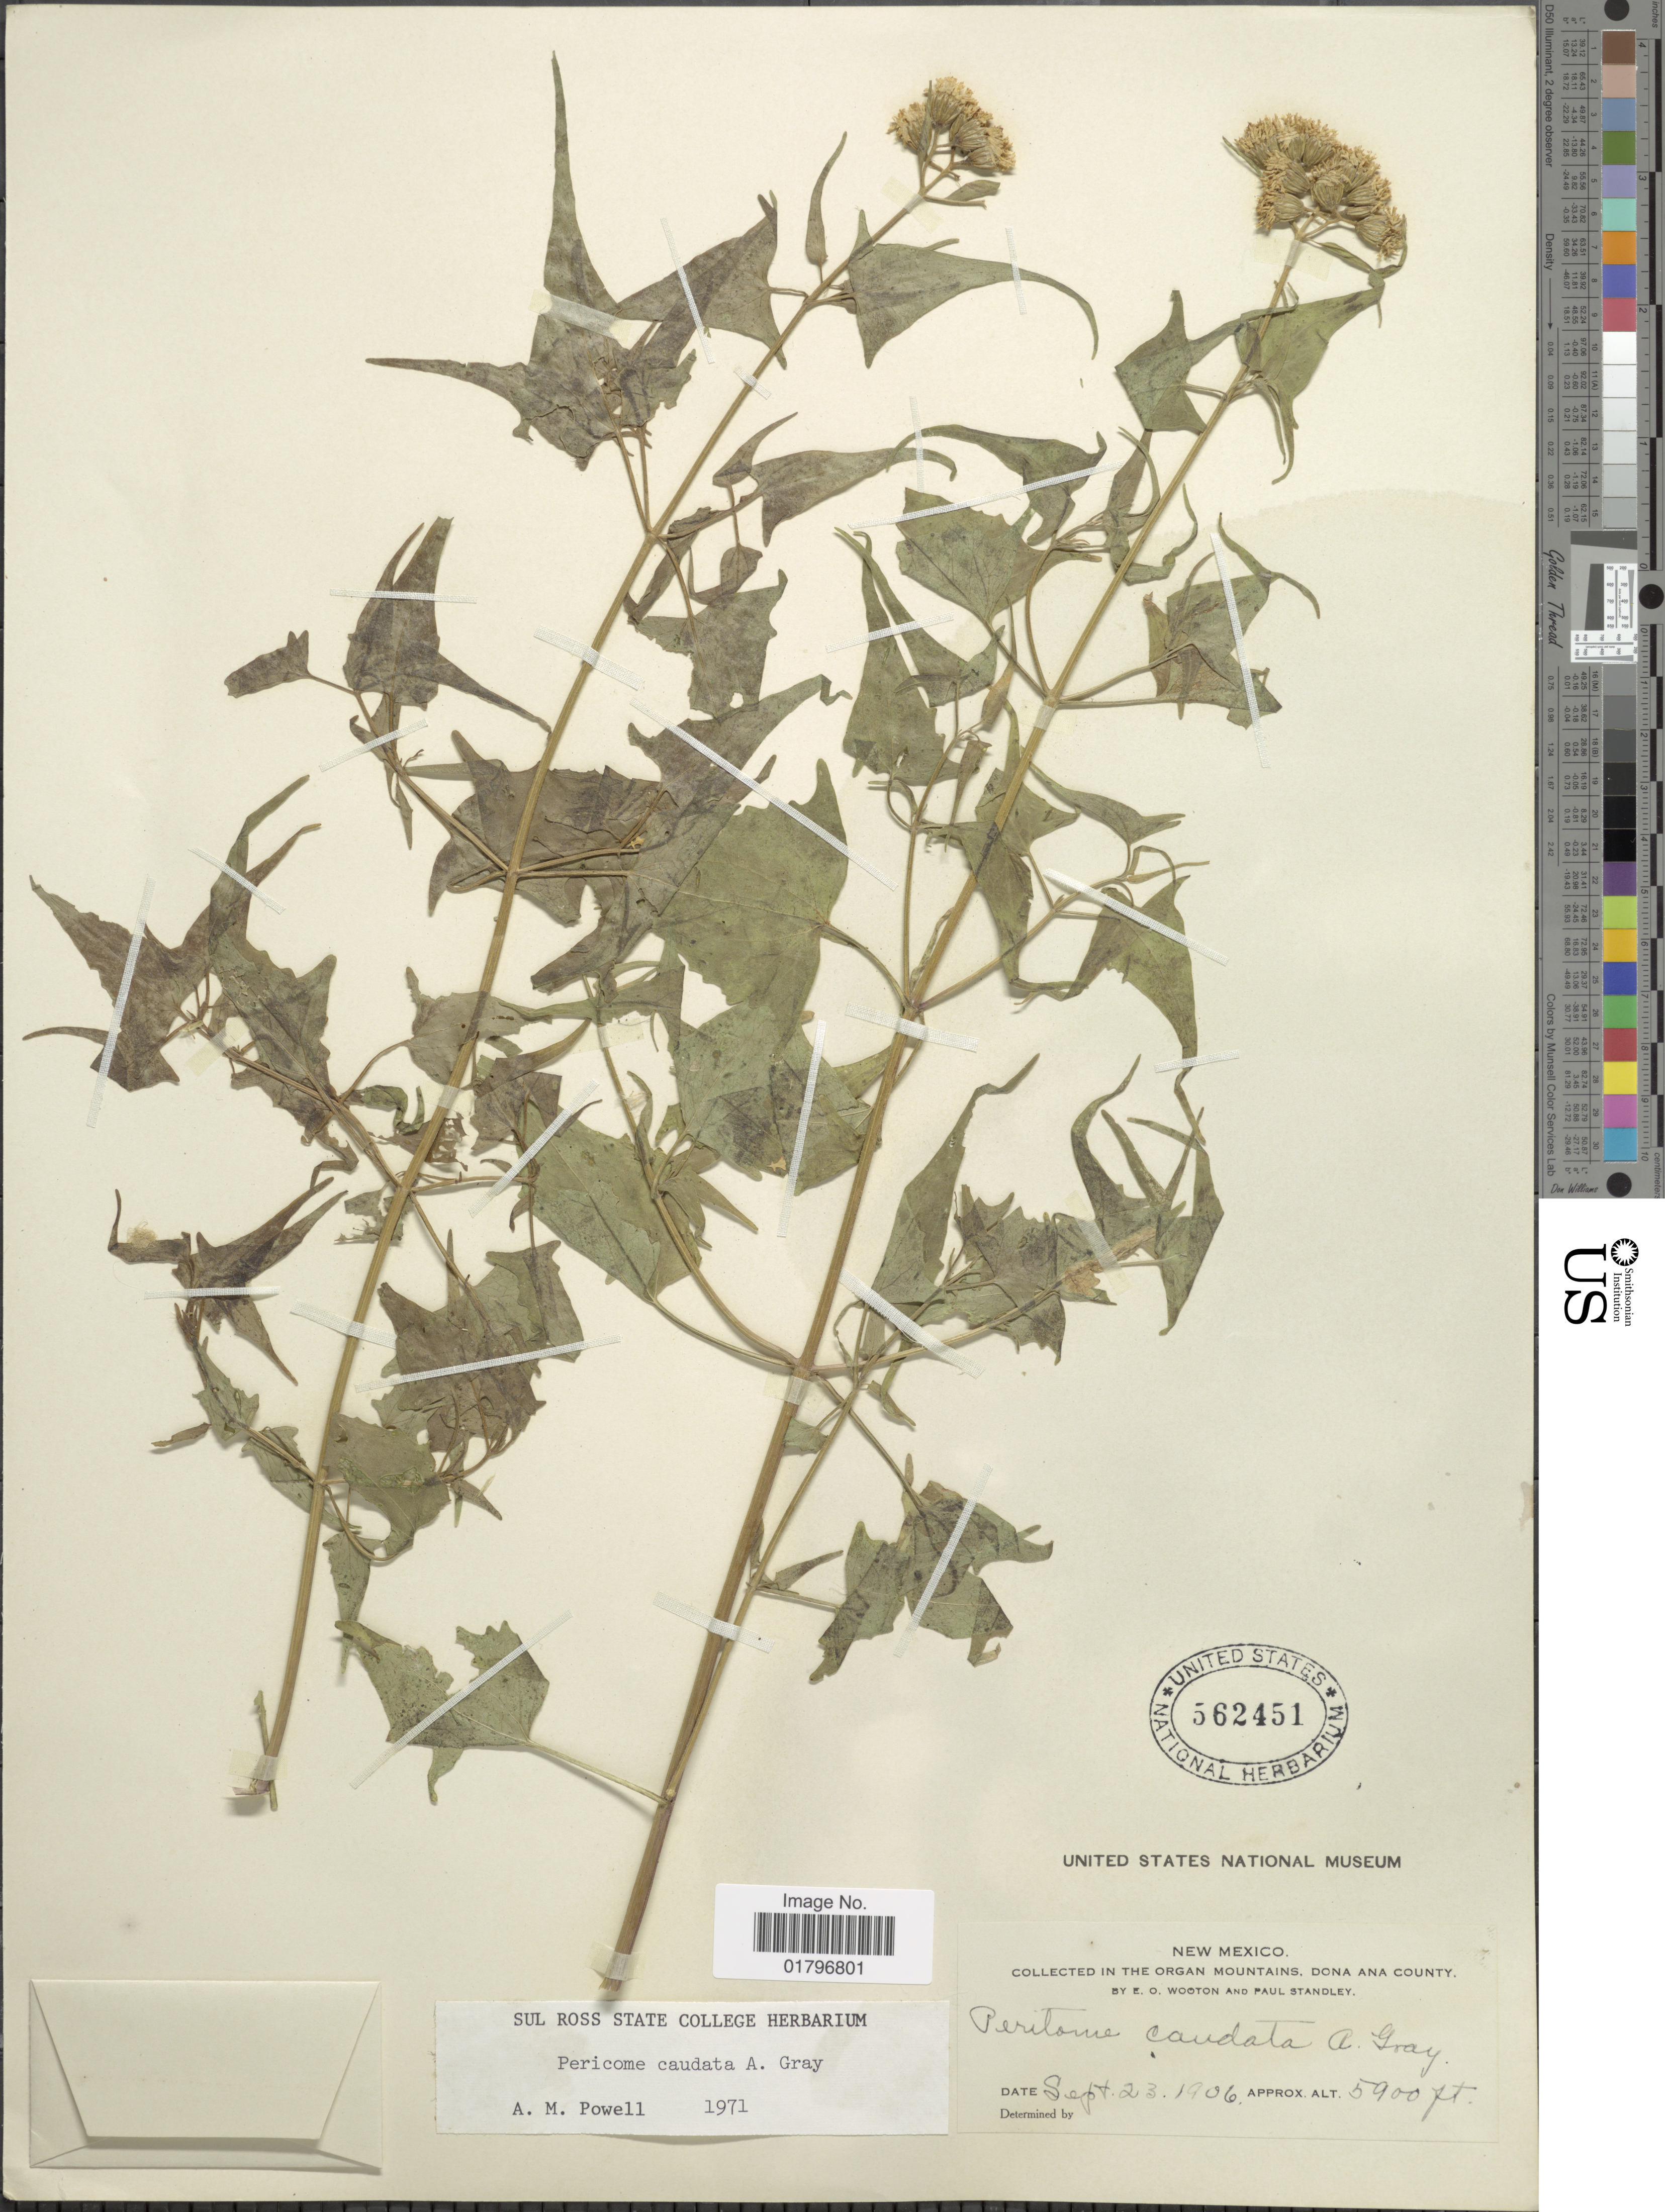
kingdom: Plantae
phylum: Tracheophyta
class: Magnoliopsida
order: Asterales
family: Asteraceae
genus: Pericome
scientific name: Pericome caudata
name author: A. Gray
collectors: E. O. Wooton & P. C. Standley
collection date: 1906-09-23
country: United States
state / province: New Mexico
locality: In the Organ Mountains, Dona Ana County.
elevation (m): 1798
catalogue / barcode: US 562451